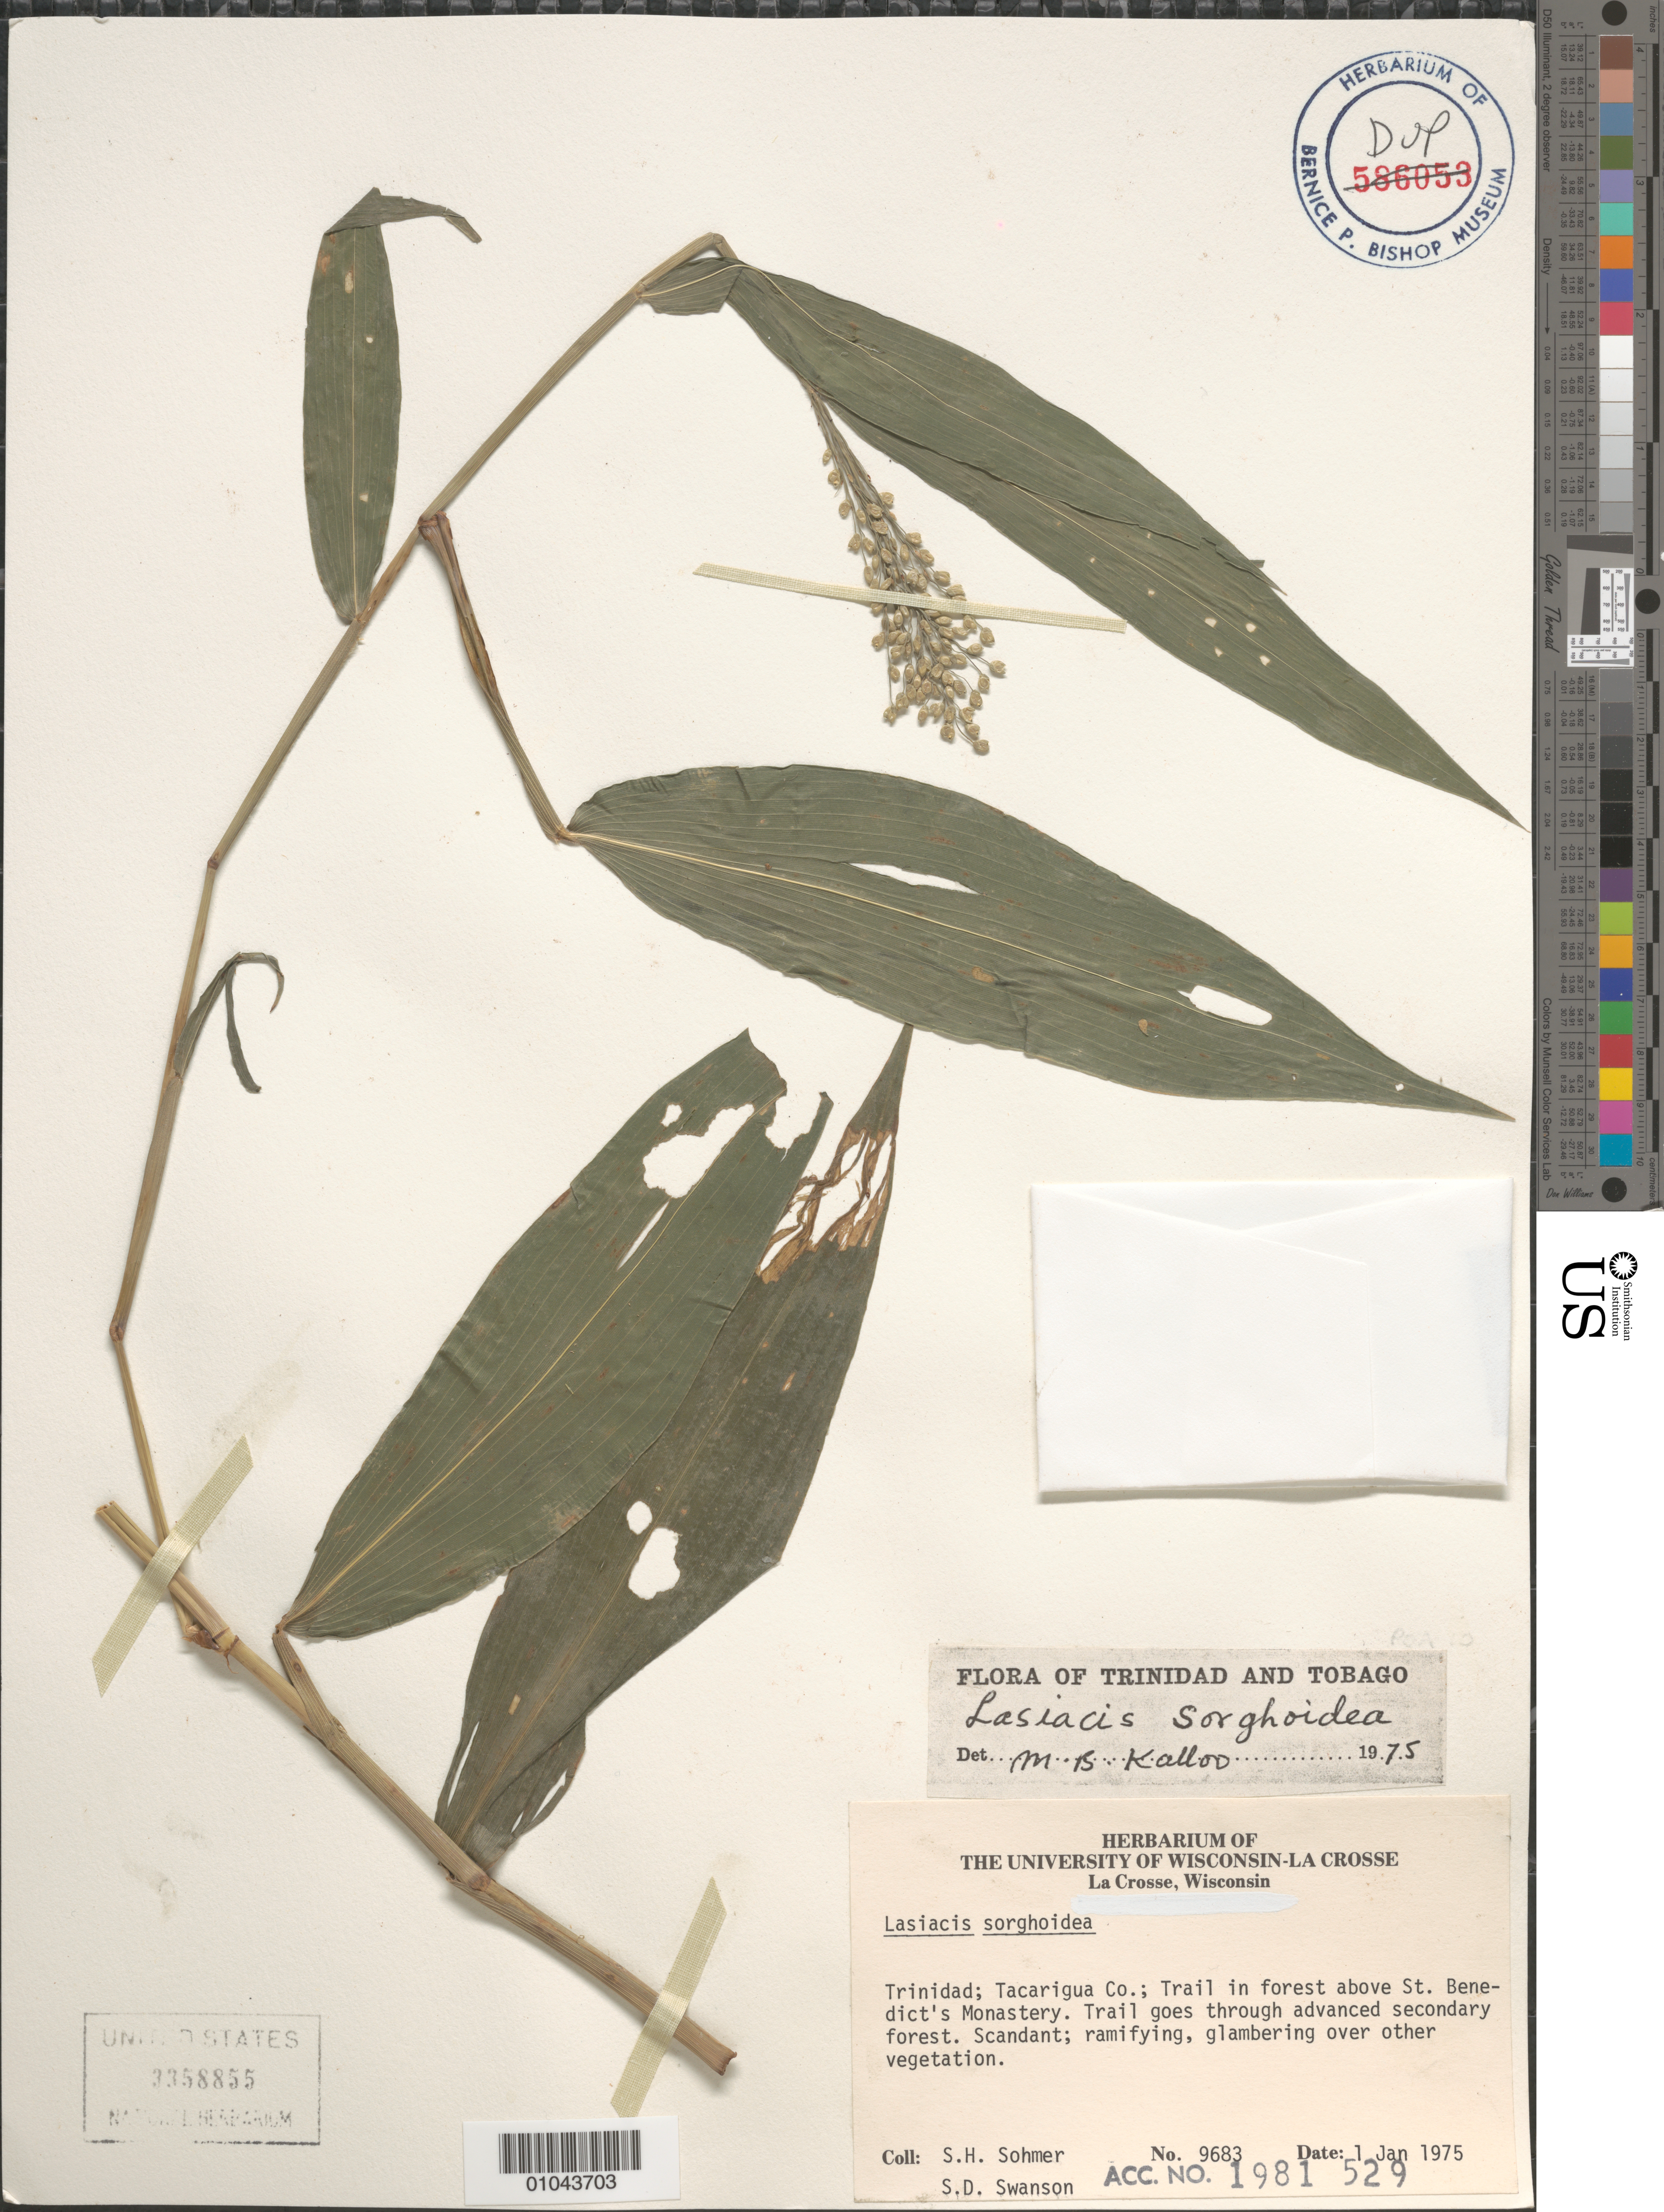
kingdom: Plantae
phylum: Tracheophyta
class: Liliopsida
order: Poales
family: Poaceae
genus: Lasiacis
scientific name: Lasiacis sorghoidea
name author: (Desv. ex Ham.) Hitchc. & Chase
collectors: S. H. Sohmer & S. Swanson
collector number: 9683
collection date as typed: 01 Jan 1975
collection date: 1975-01-01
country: Trinidad and Tobago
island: Trinidad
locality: Tacarigua Co.; Trail in forest above St. Benedict's Monastery. Train goes through advanced secondary forest.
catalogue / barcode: US 3358855